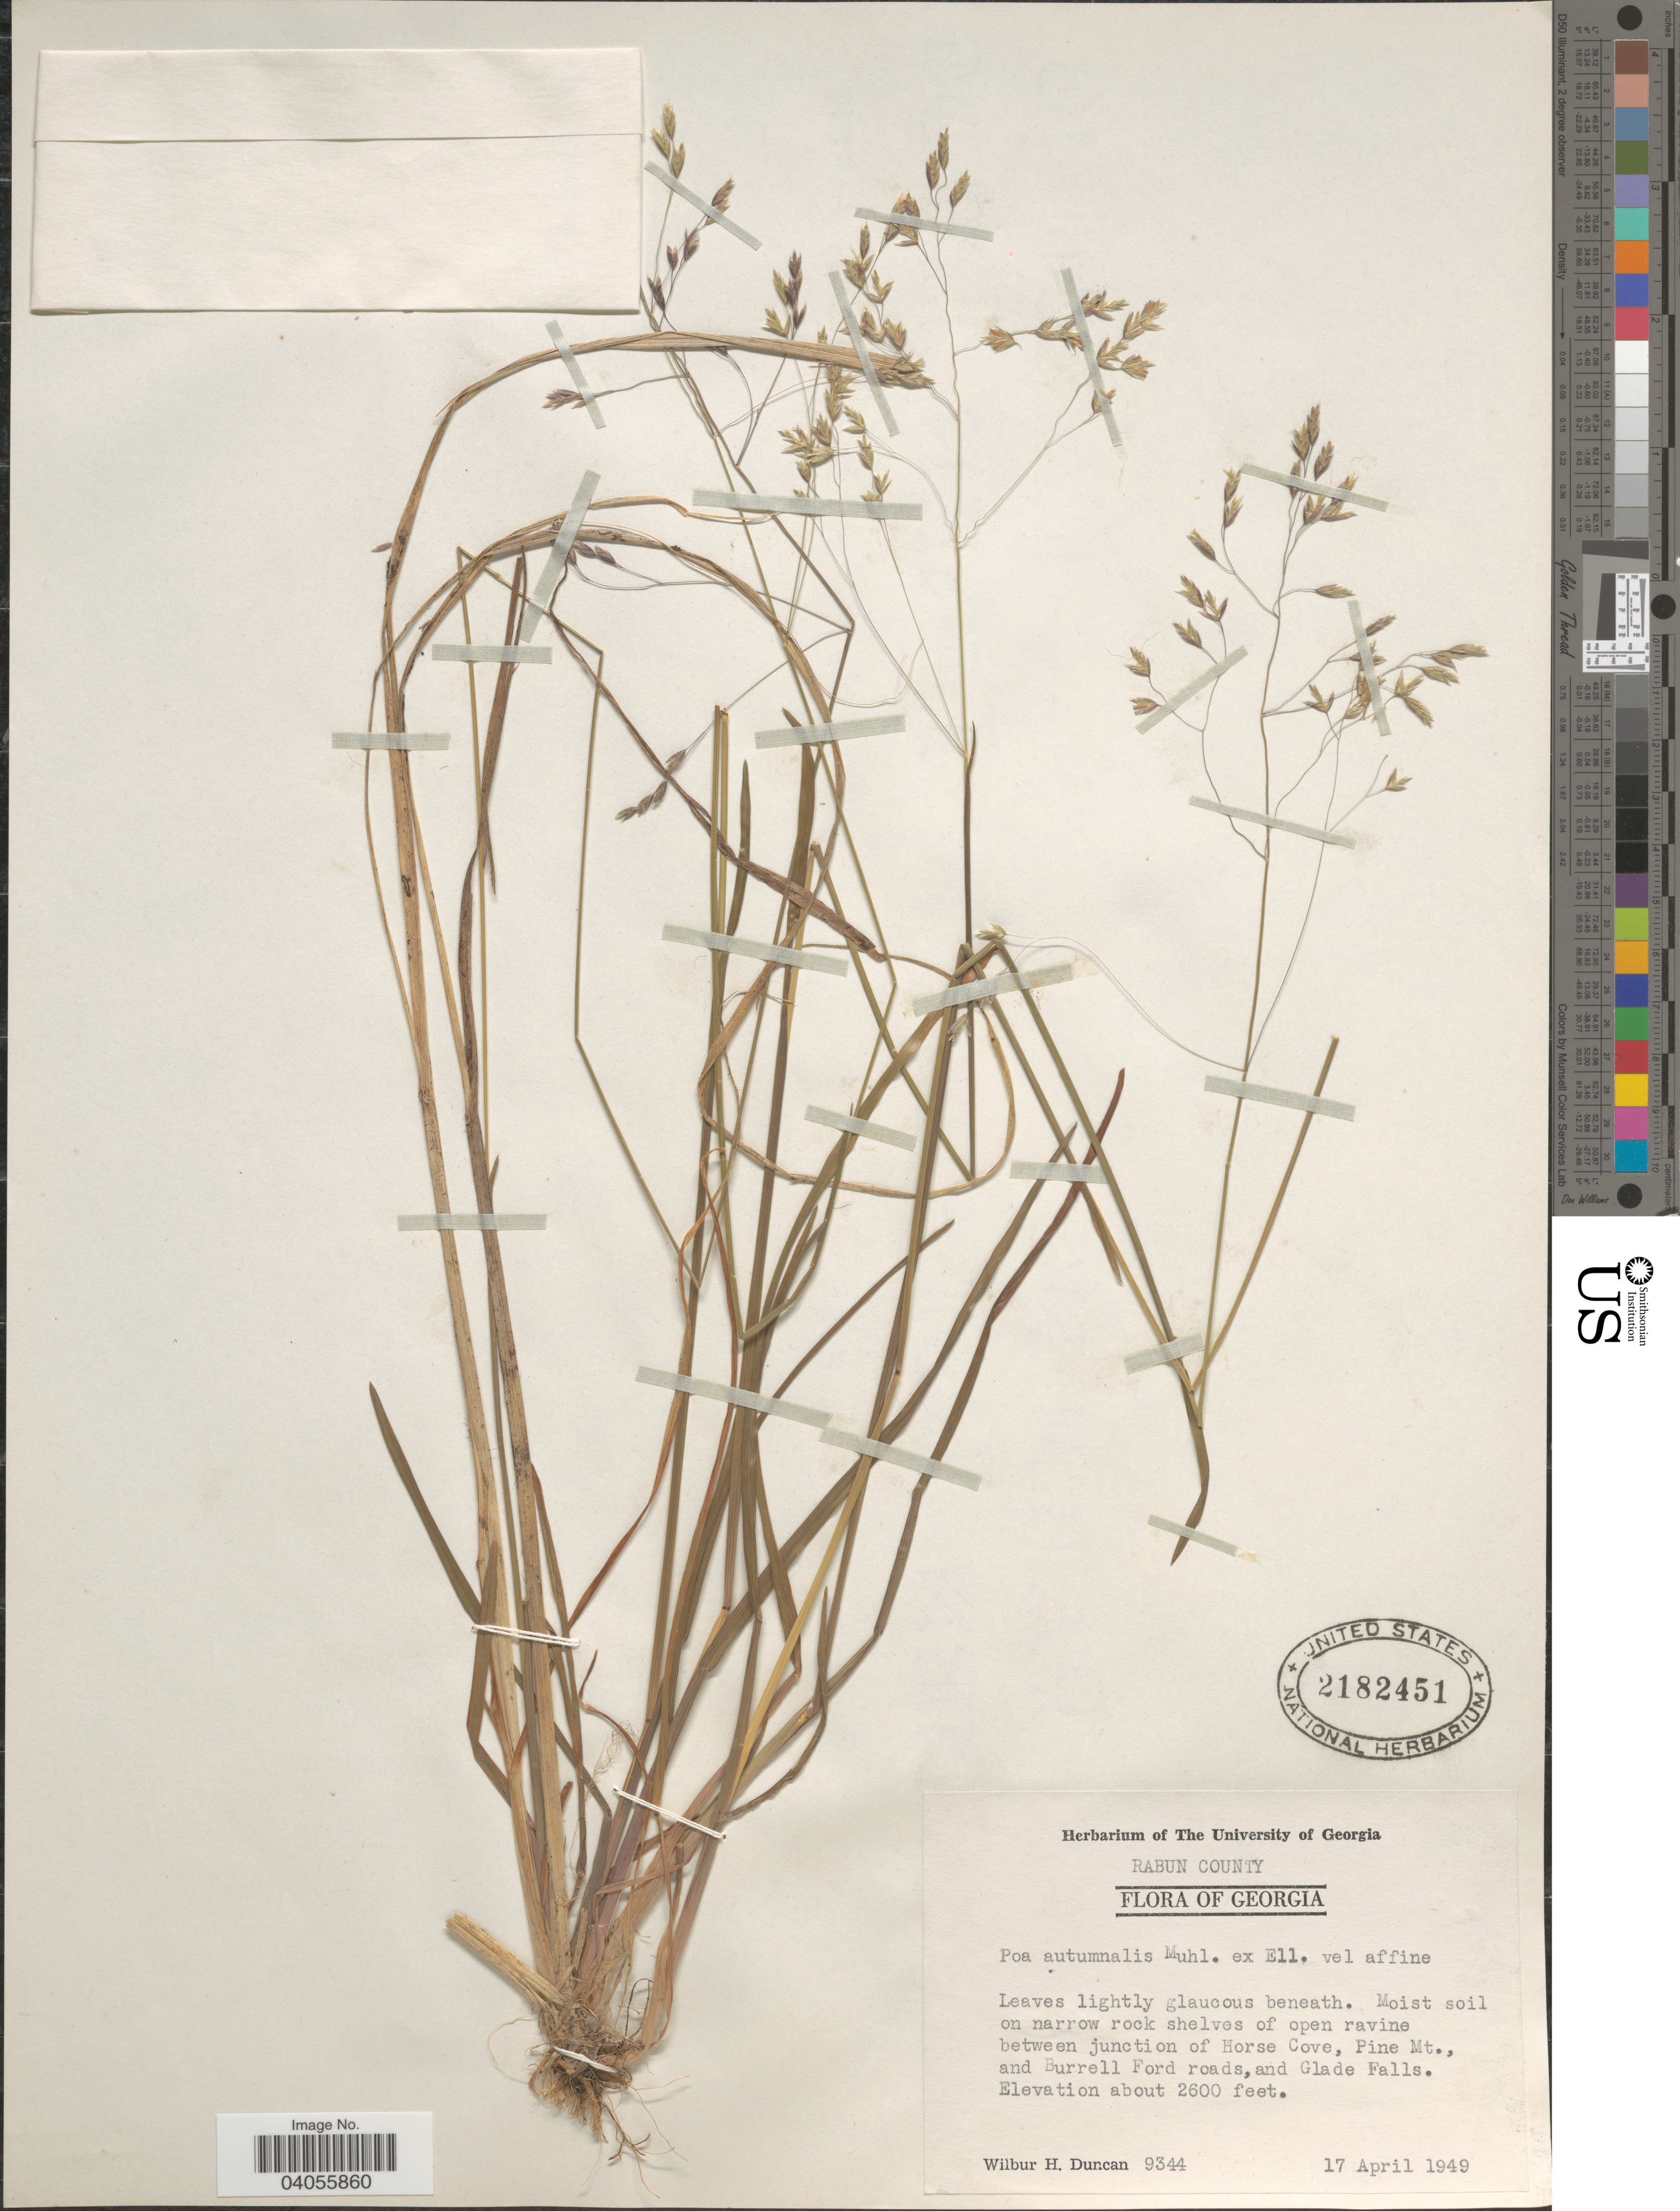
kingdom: Plantae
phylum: Tracheophyta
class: Liliopsida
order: Poales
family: Poaceae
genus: Poa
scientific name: Poa autumnalis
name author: Muhl. ex Elliott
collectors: W. H. Duncan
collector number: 9344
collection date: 1949-04-17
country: United States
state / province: Georgia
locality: Rabun County. Moist soil on narrow rock shelves of open ravine between junction of Horse Cove, Pine Mt., and Burrell Ford Roads, and Glade Falls.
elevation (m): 792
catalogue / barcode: US 2182451